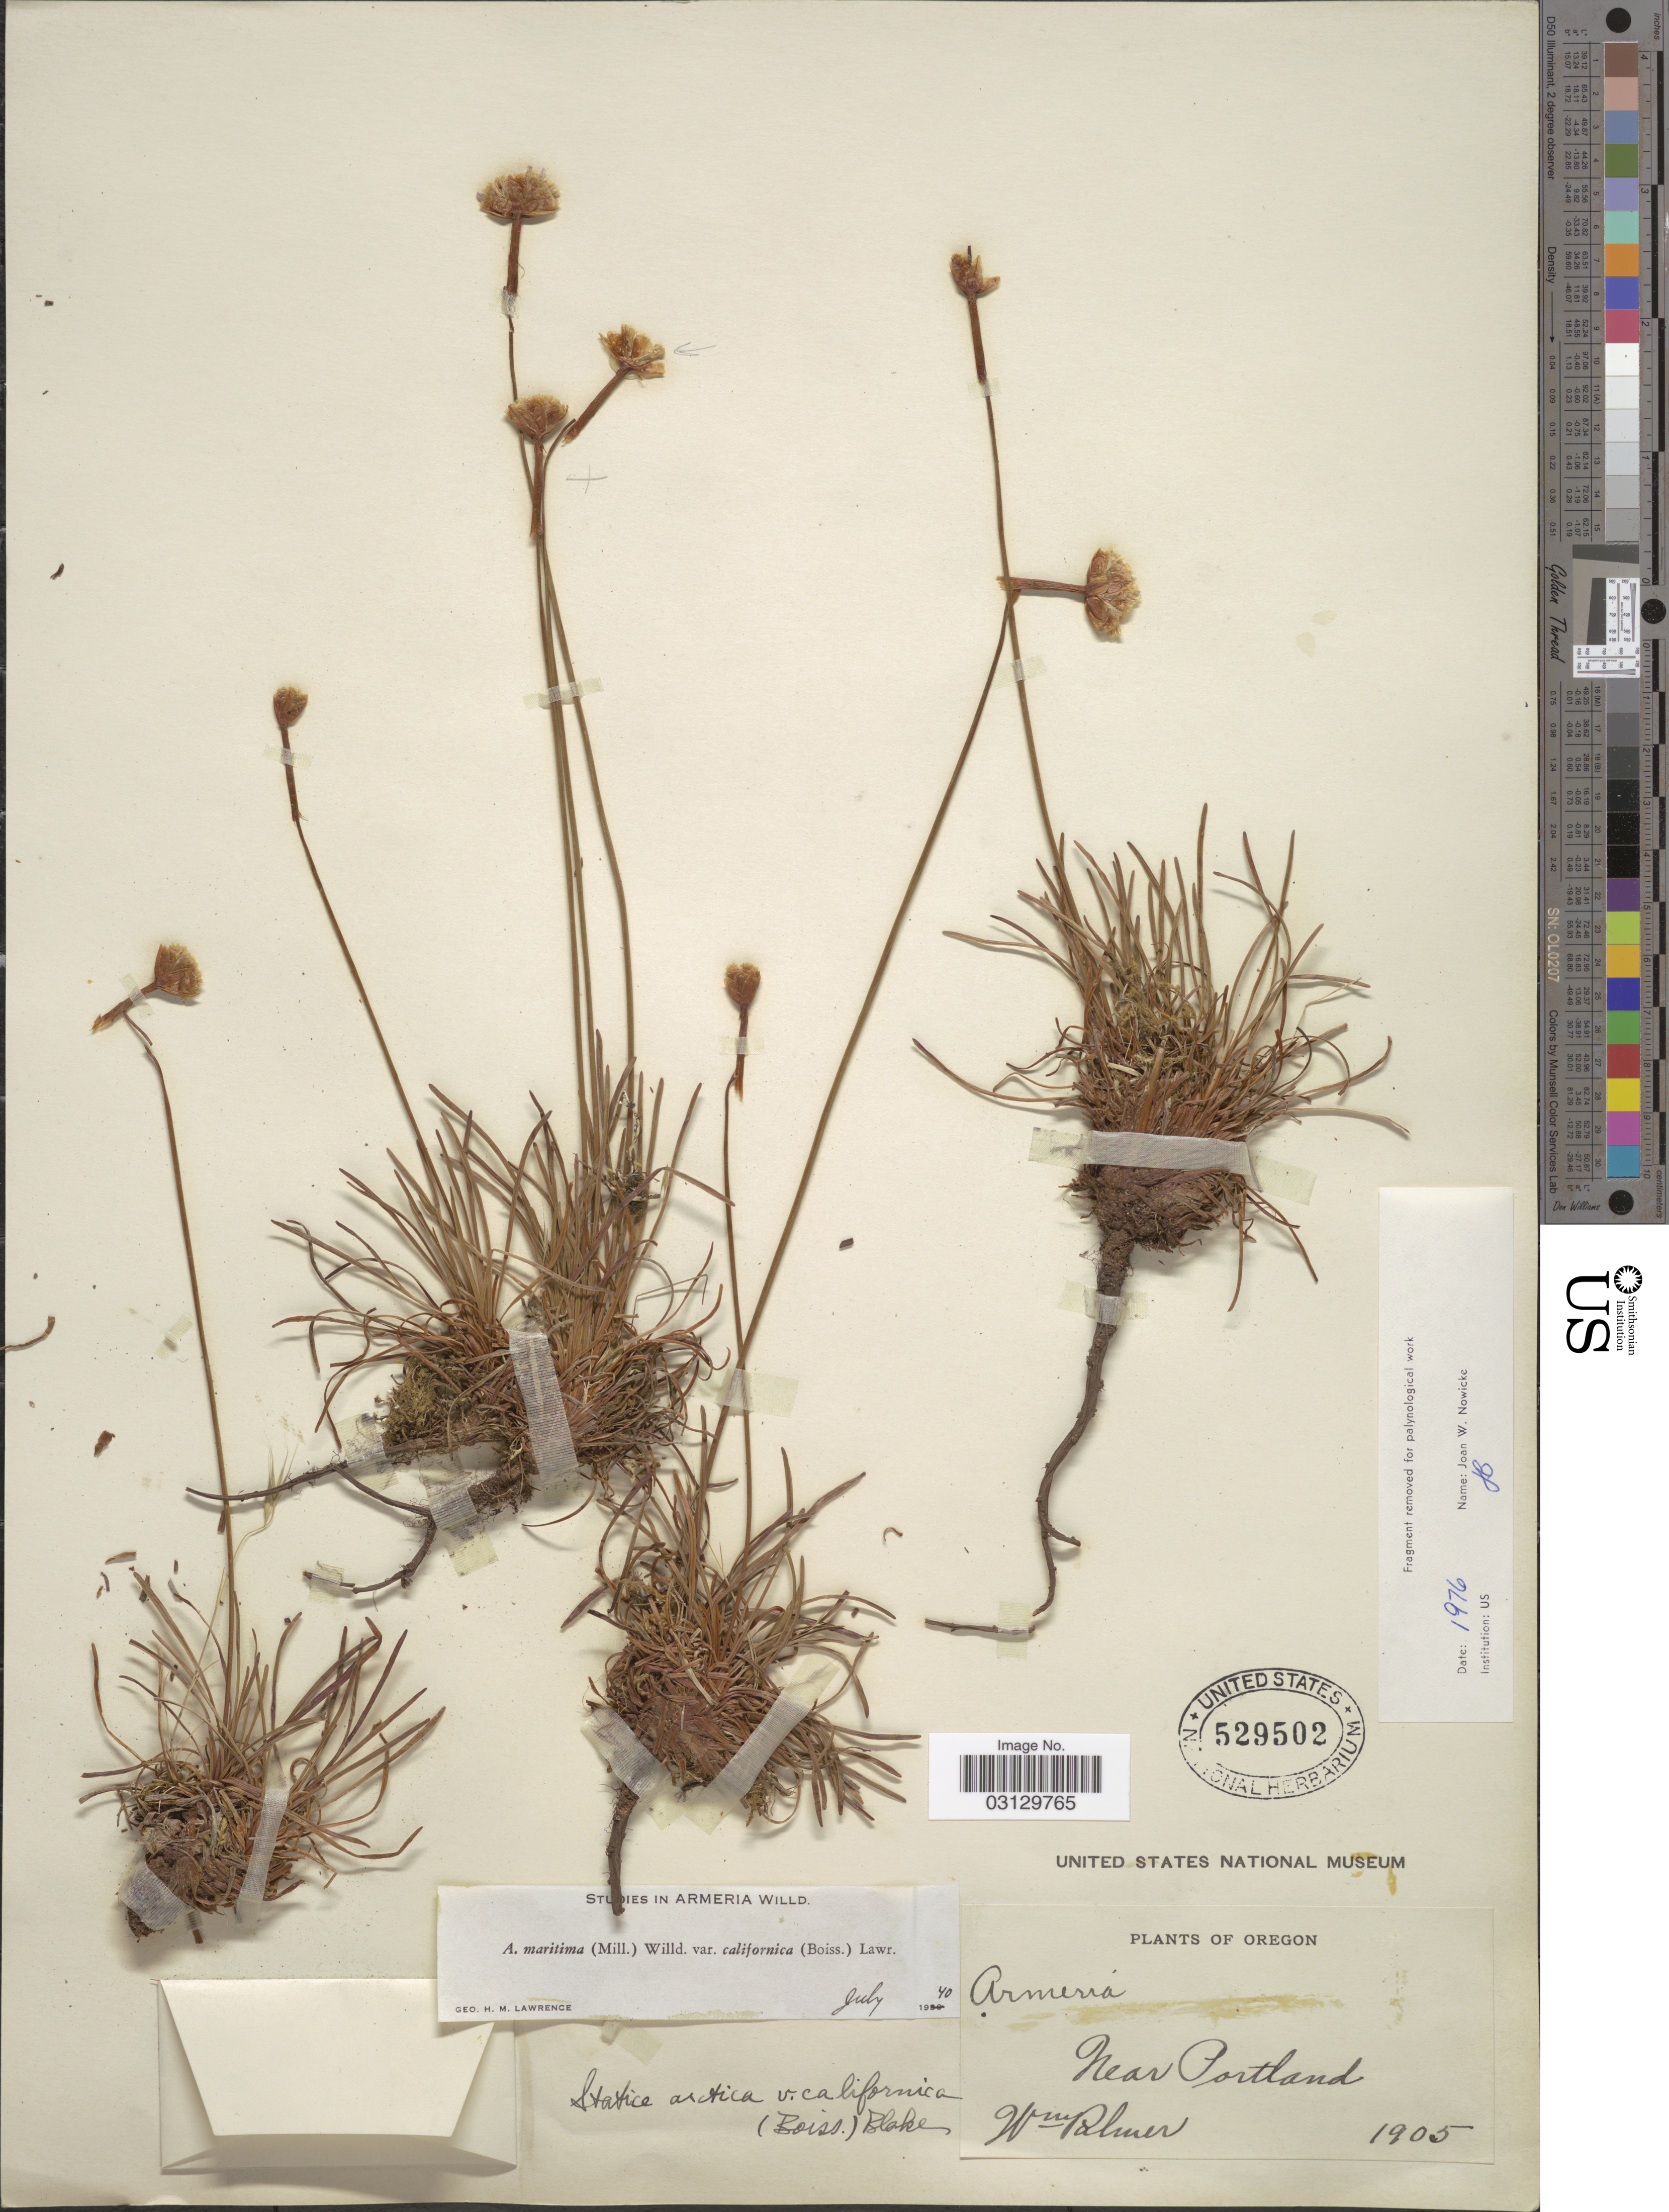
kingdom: Plantae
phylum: Tracheophyta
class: Magnoliopsida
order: Caryophyllales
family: Plumbaginaceae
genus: Armeria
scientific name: Armeria maritima subsp. californica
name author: (Boiss.) A.E. Porsild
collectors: W. Palmer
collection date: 1905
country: United States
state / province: Oregon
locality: Near Portland.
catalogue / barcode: US 529502